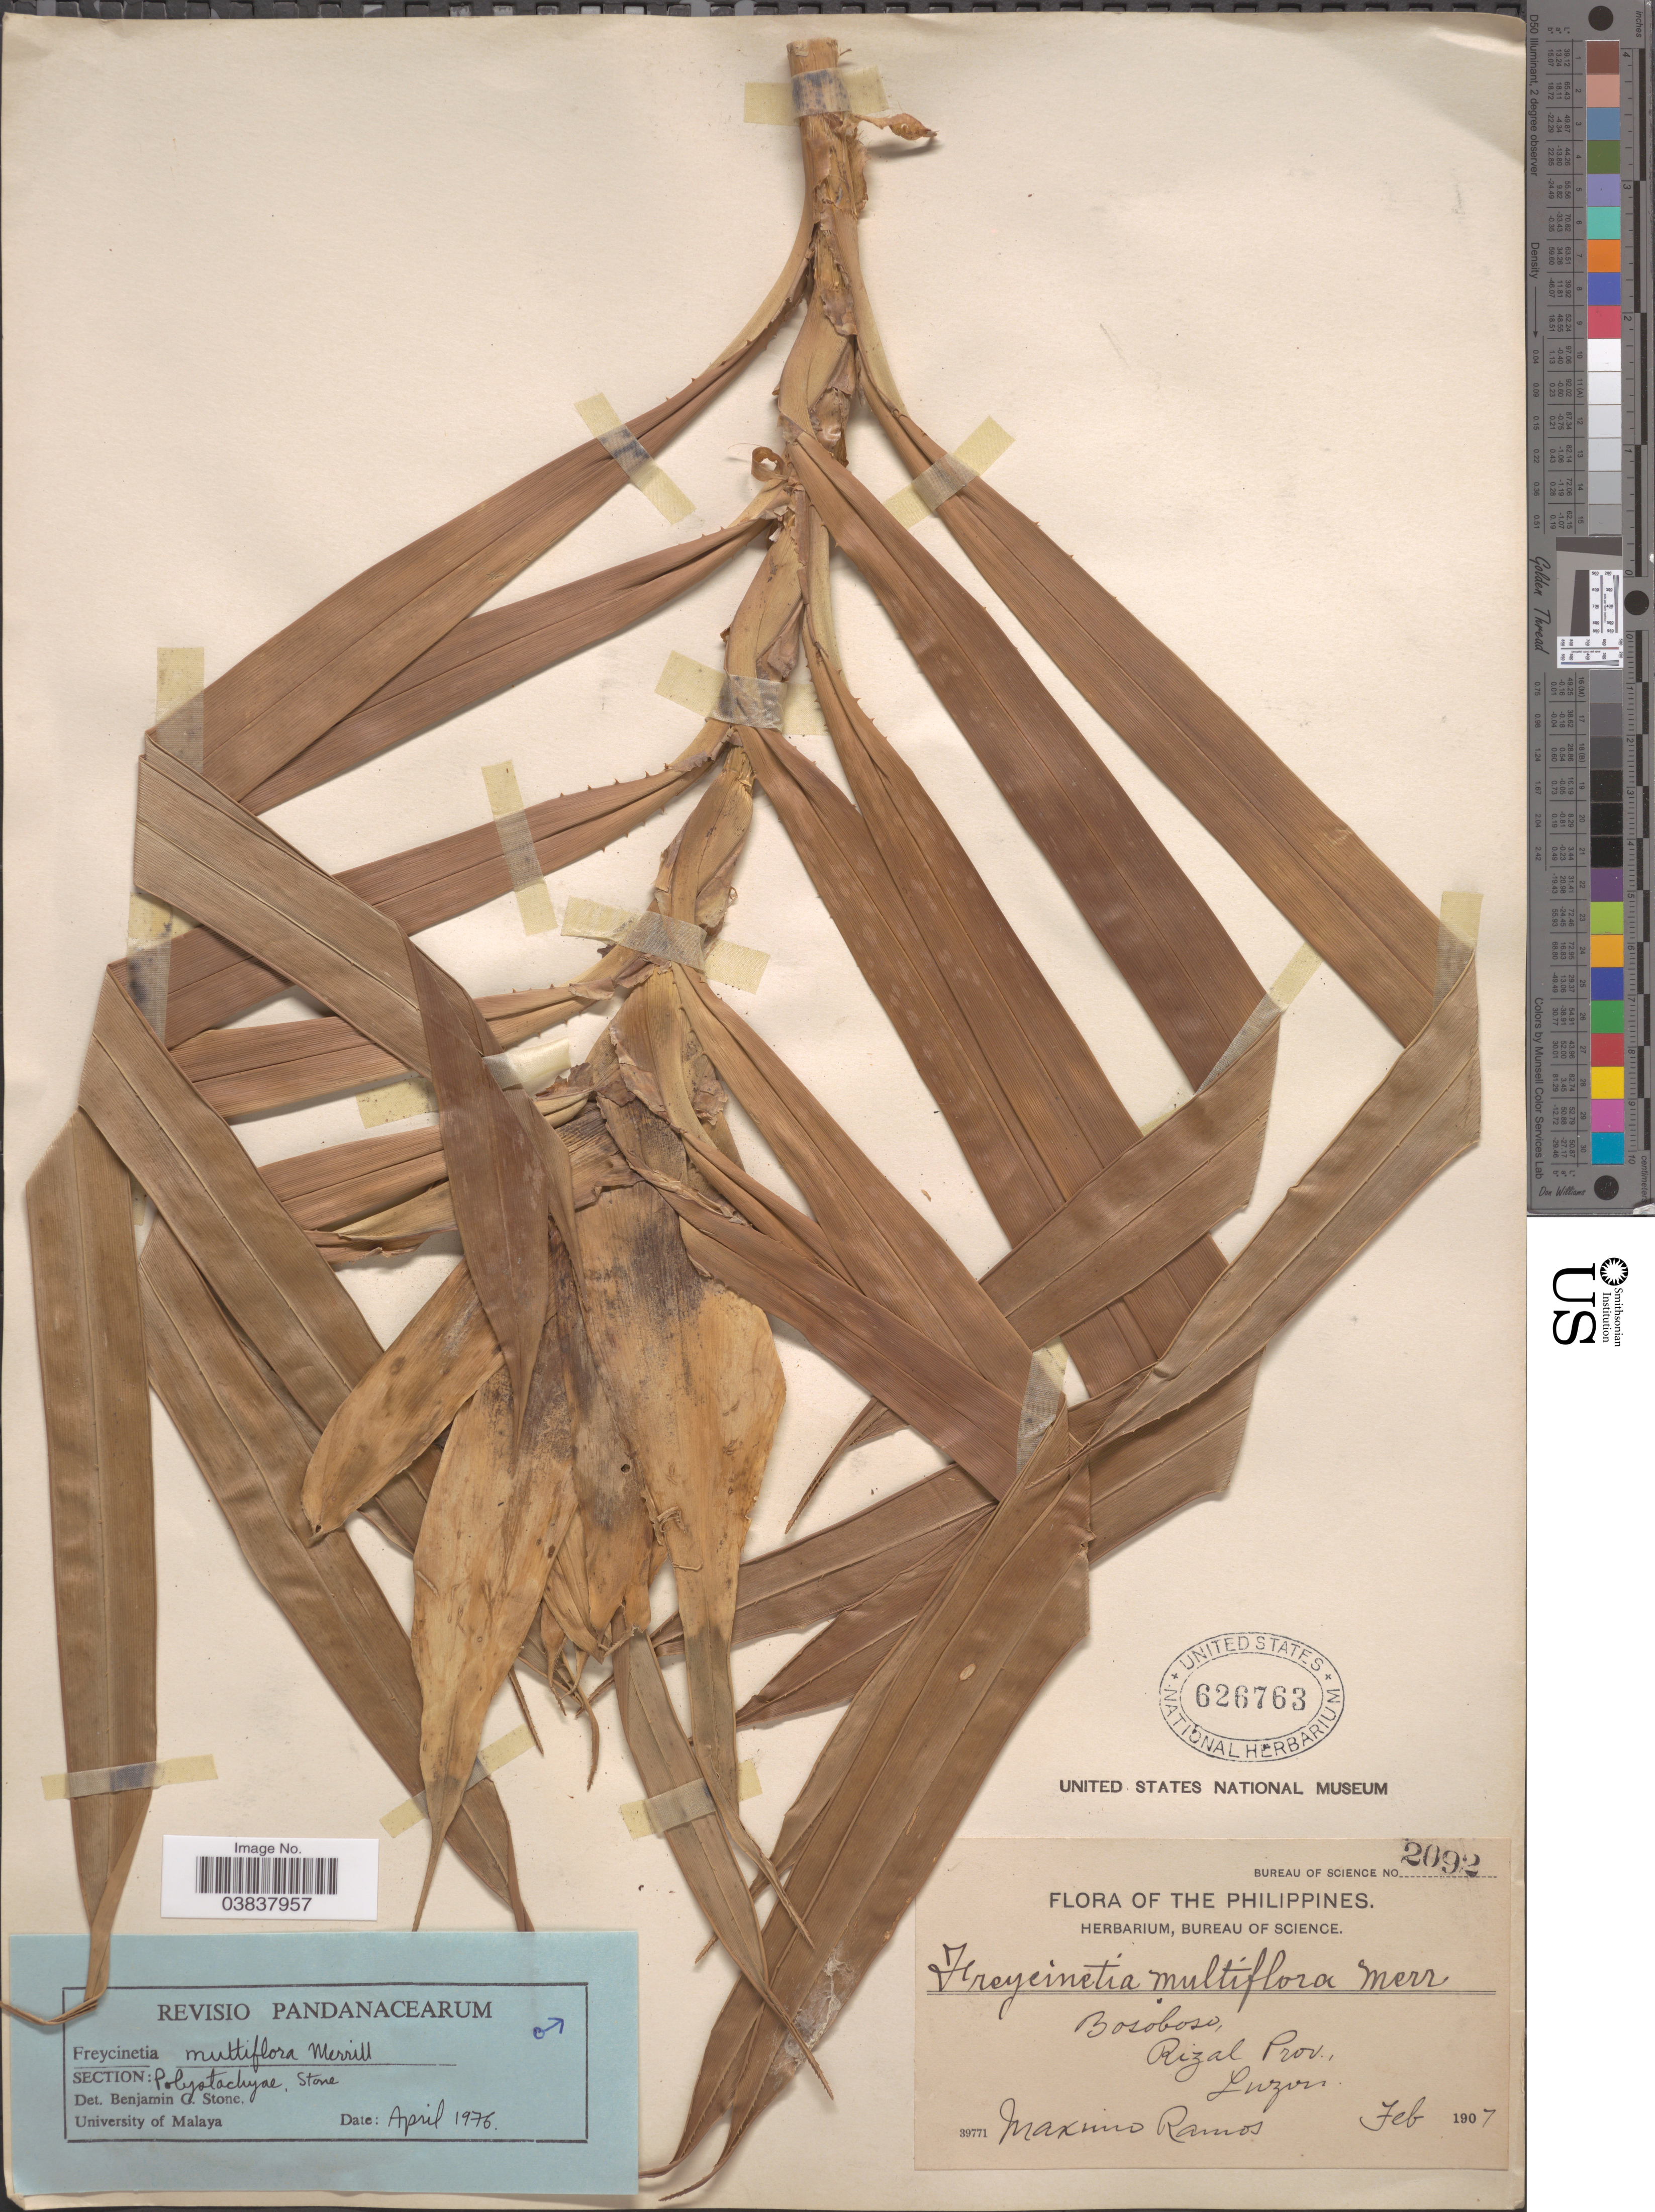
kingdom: Plantae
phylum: Tracheophyta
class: Liliopsida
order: Pandanales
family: Pandanaceae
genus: Freycinetia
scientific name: Freycinetia multiflora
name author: Merr.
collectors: M. Ramos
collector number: Bureau of Science 2092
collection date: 1907-02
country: Philippines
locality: Bosoboso, Rizal Prov., Luzon.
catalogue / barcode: US 626763